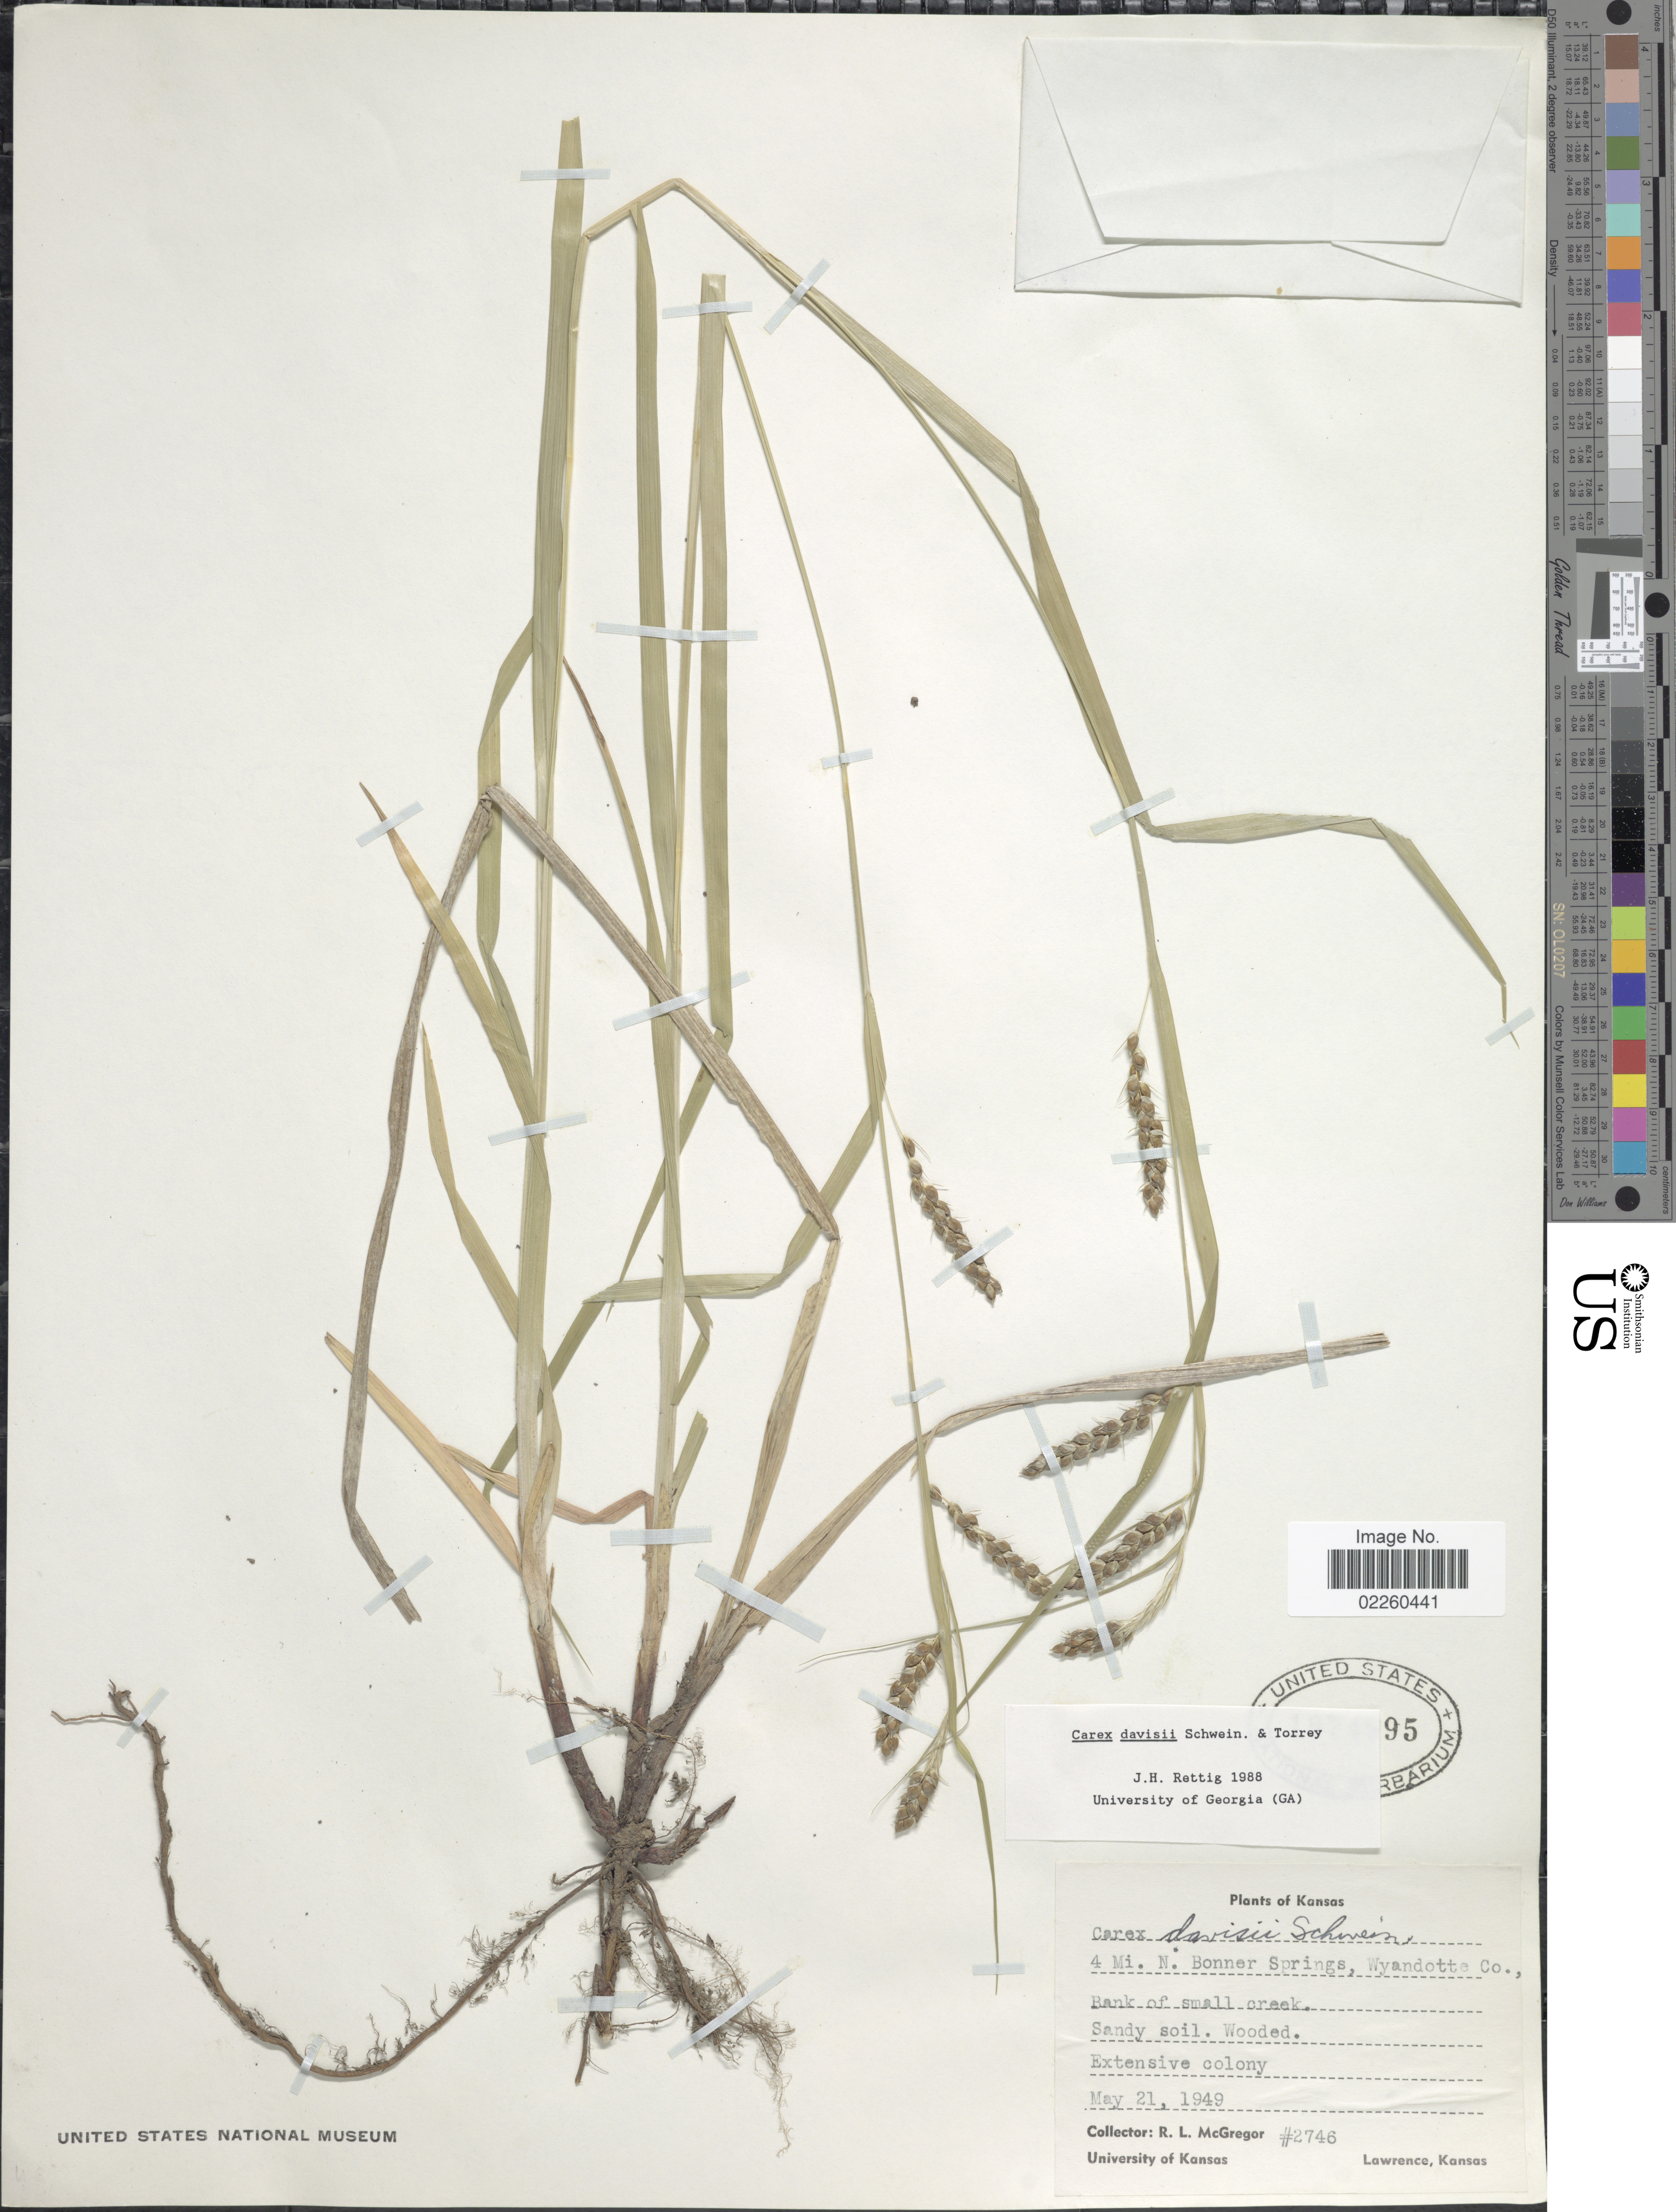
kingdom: Plantae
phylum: Tracheophyta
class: Liliopsida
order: Poales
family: Cyperaceae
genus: Carex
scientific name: Carex davisii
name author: Schwein. & Torr.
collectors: R. McGregor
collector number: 2746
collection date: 1949-05-21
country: United States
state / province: Kansas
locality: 4 Mi. N. Bonner Springs, Wyandotte Co., Bank of small creek